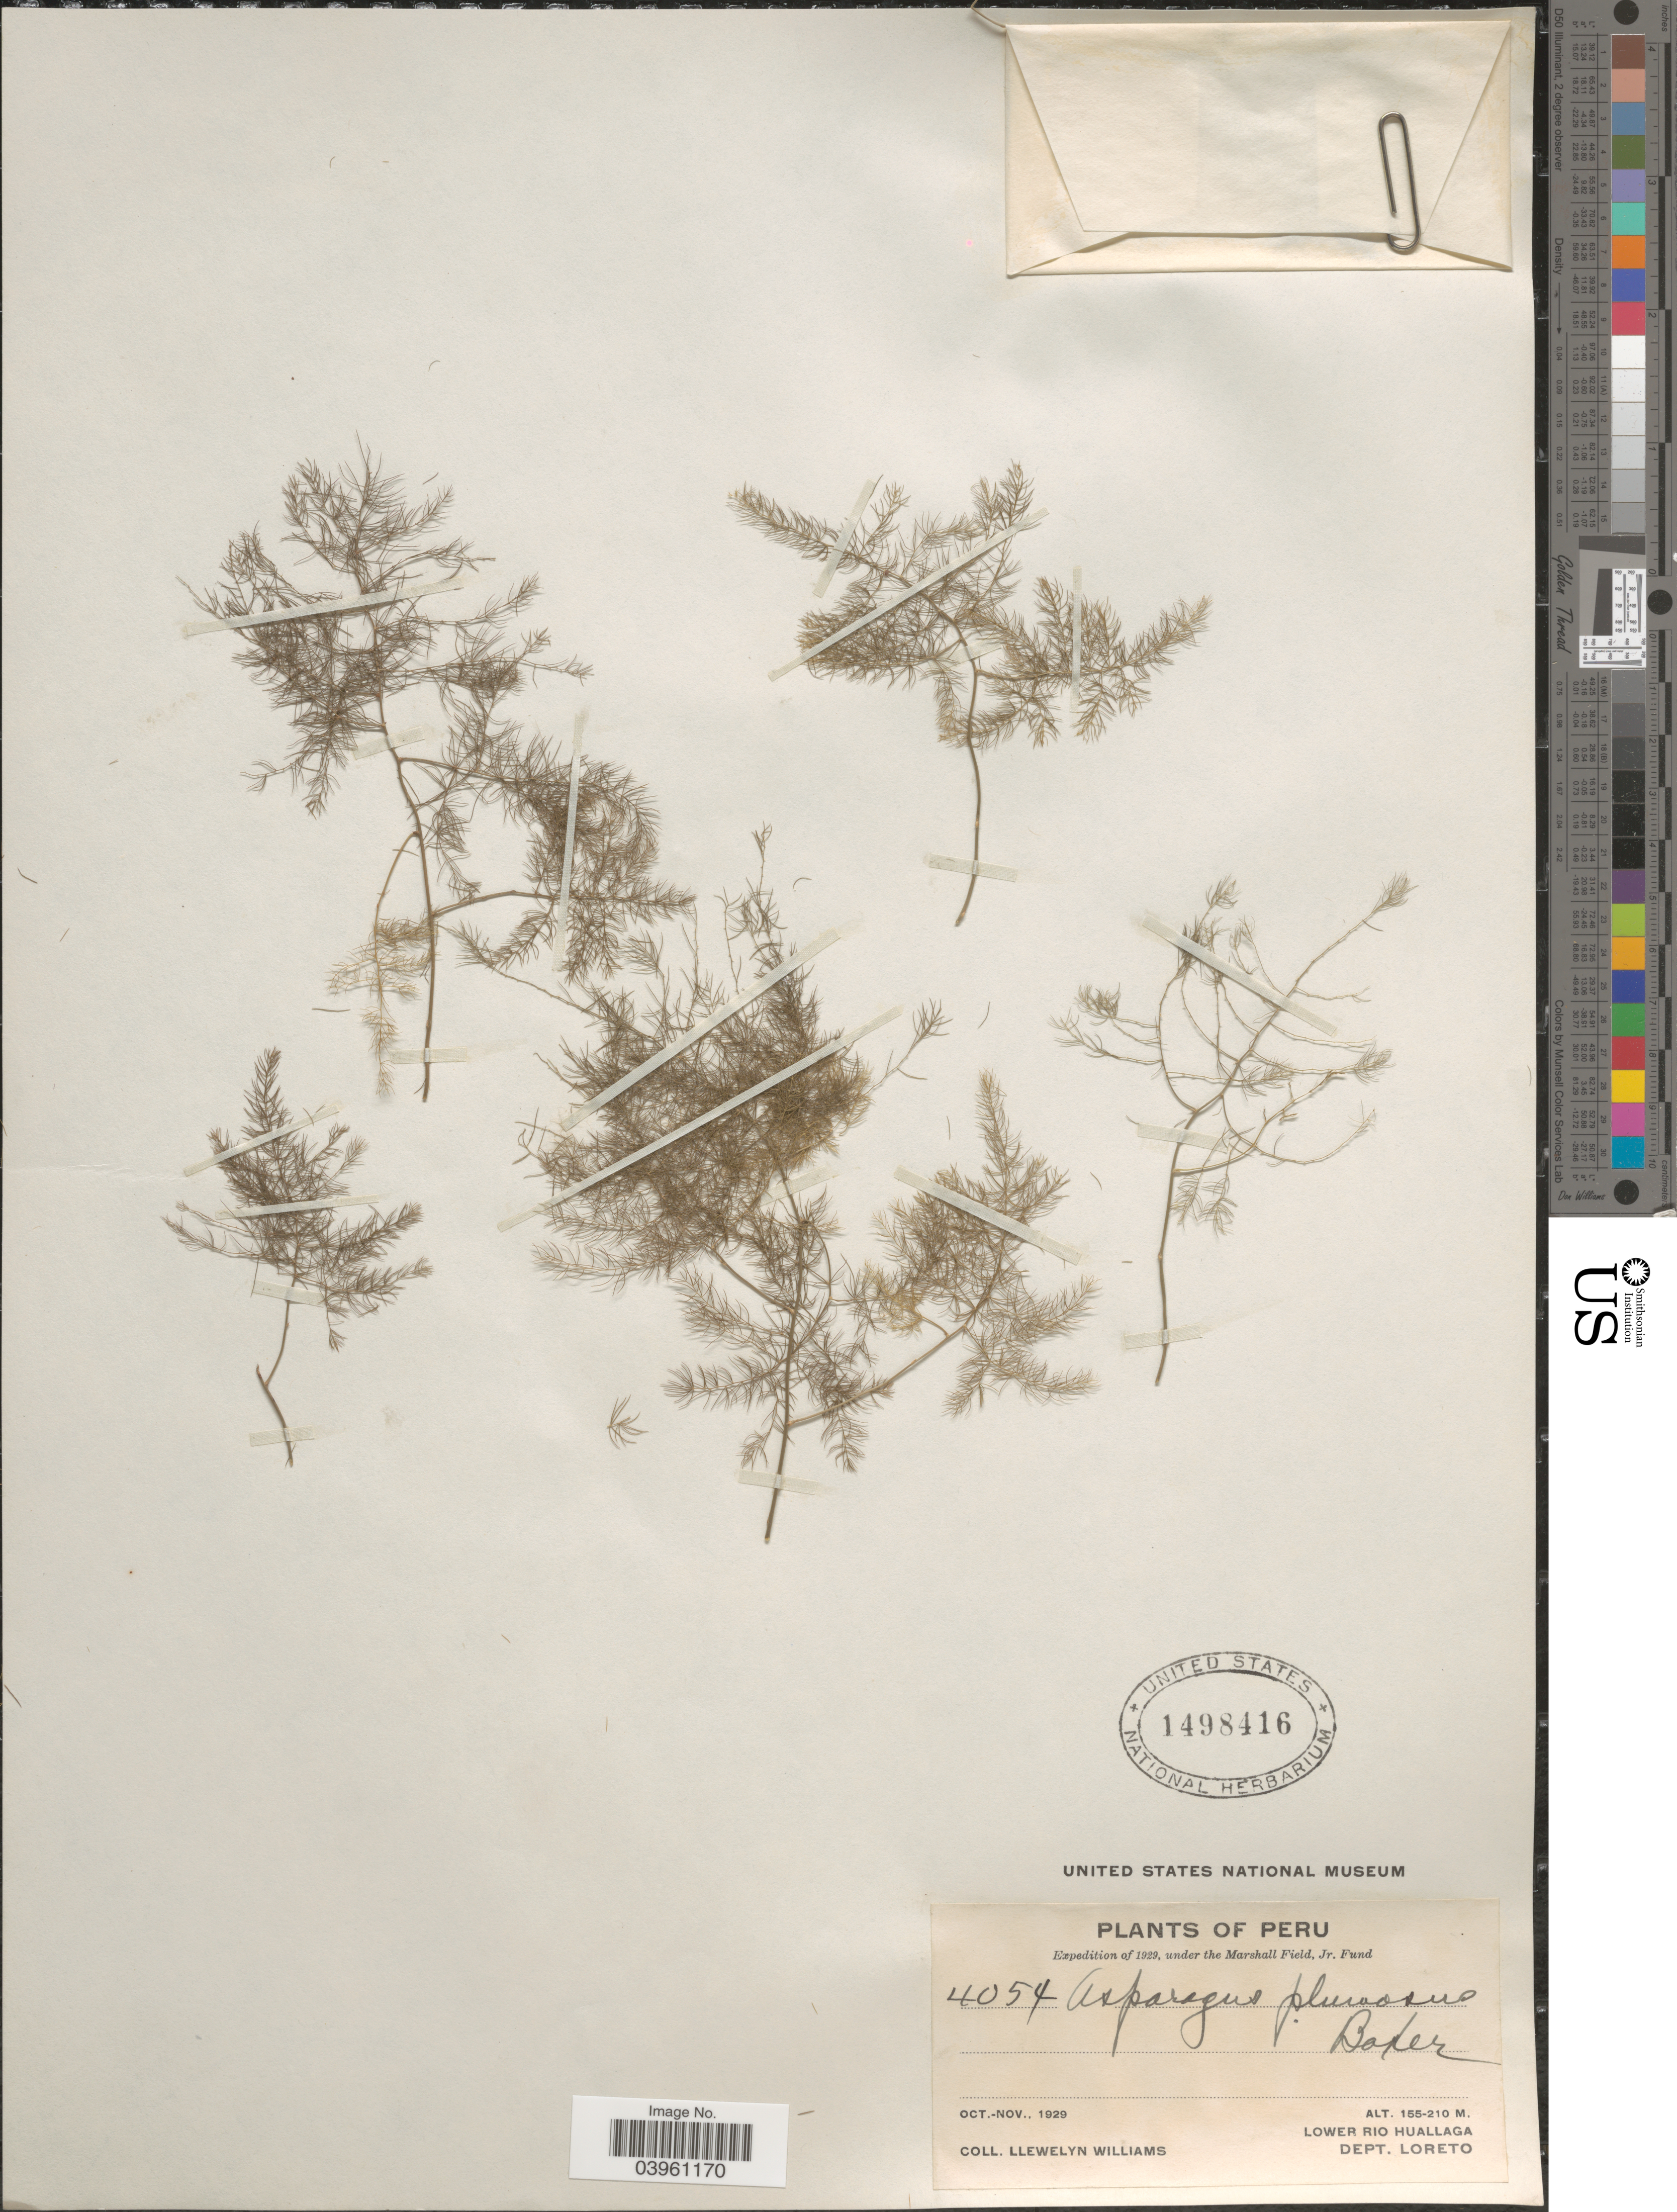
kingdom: Plantae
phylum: Tracheophyta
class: Liliopsida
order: Asparagales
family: Asparagaceae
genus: Asparagus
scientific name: Asparagus plumosus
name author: Baker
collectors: Ll. Williams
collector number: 4054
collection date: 1929-10/1929-11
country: Peru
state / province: Loreto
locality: Lower Rio Huallaga. Dept. Loreto.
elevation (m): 155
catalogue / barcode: US 1498416